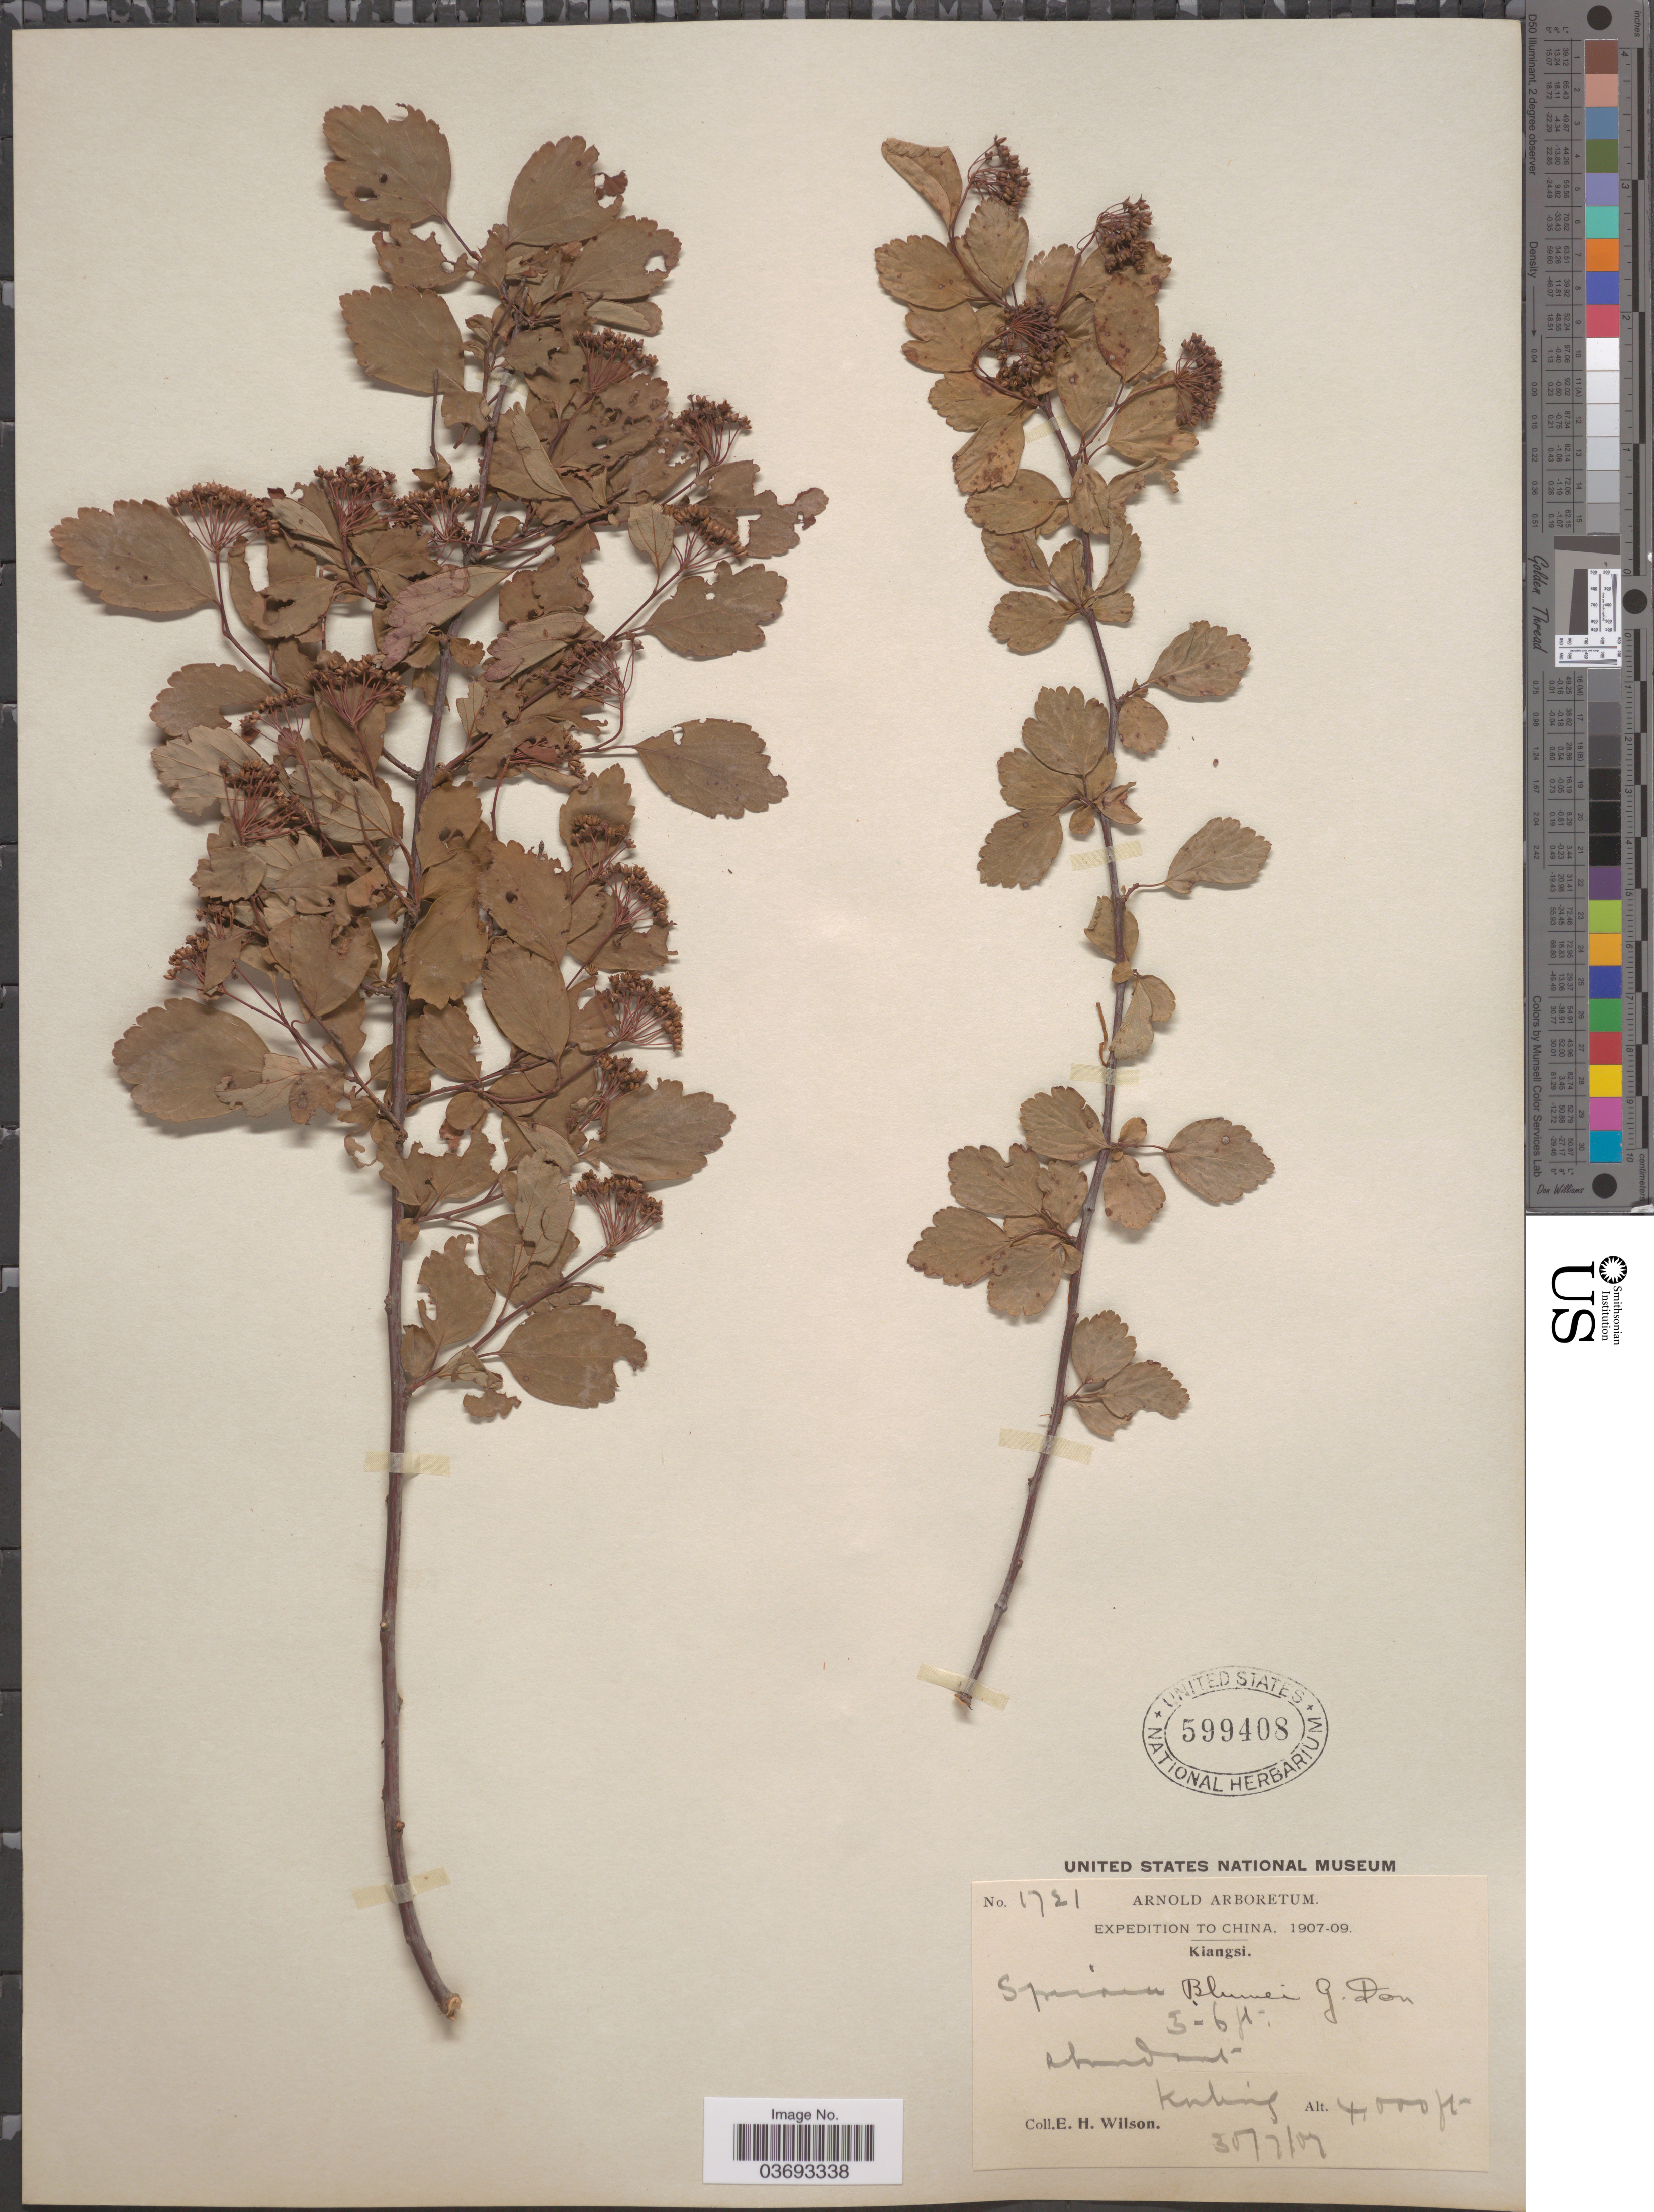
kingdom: Plantae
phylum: Tracheophyta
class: Magnoliopsida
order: Rosales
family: Rosaceae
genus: Spiraea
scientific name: Spiraea blumei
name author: G. Don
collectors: E. Wilson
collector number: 1721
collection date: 1907-07-30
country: China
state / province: Jiangxi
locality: Kiangsi. Kuling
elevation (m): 1219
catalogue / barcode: US 599408